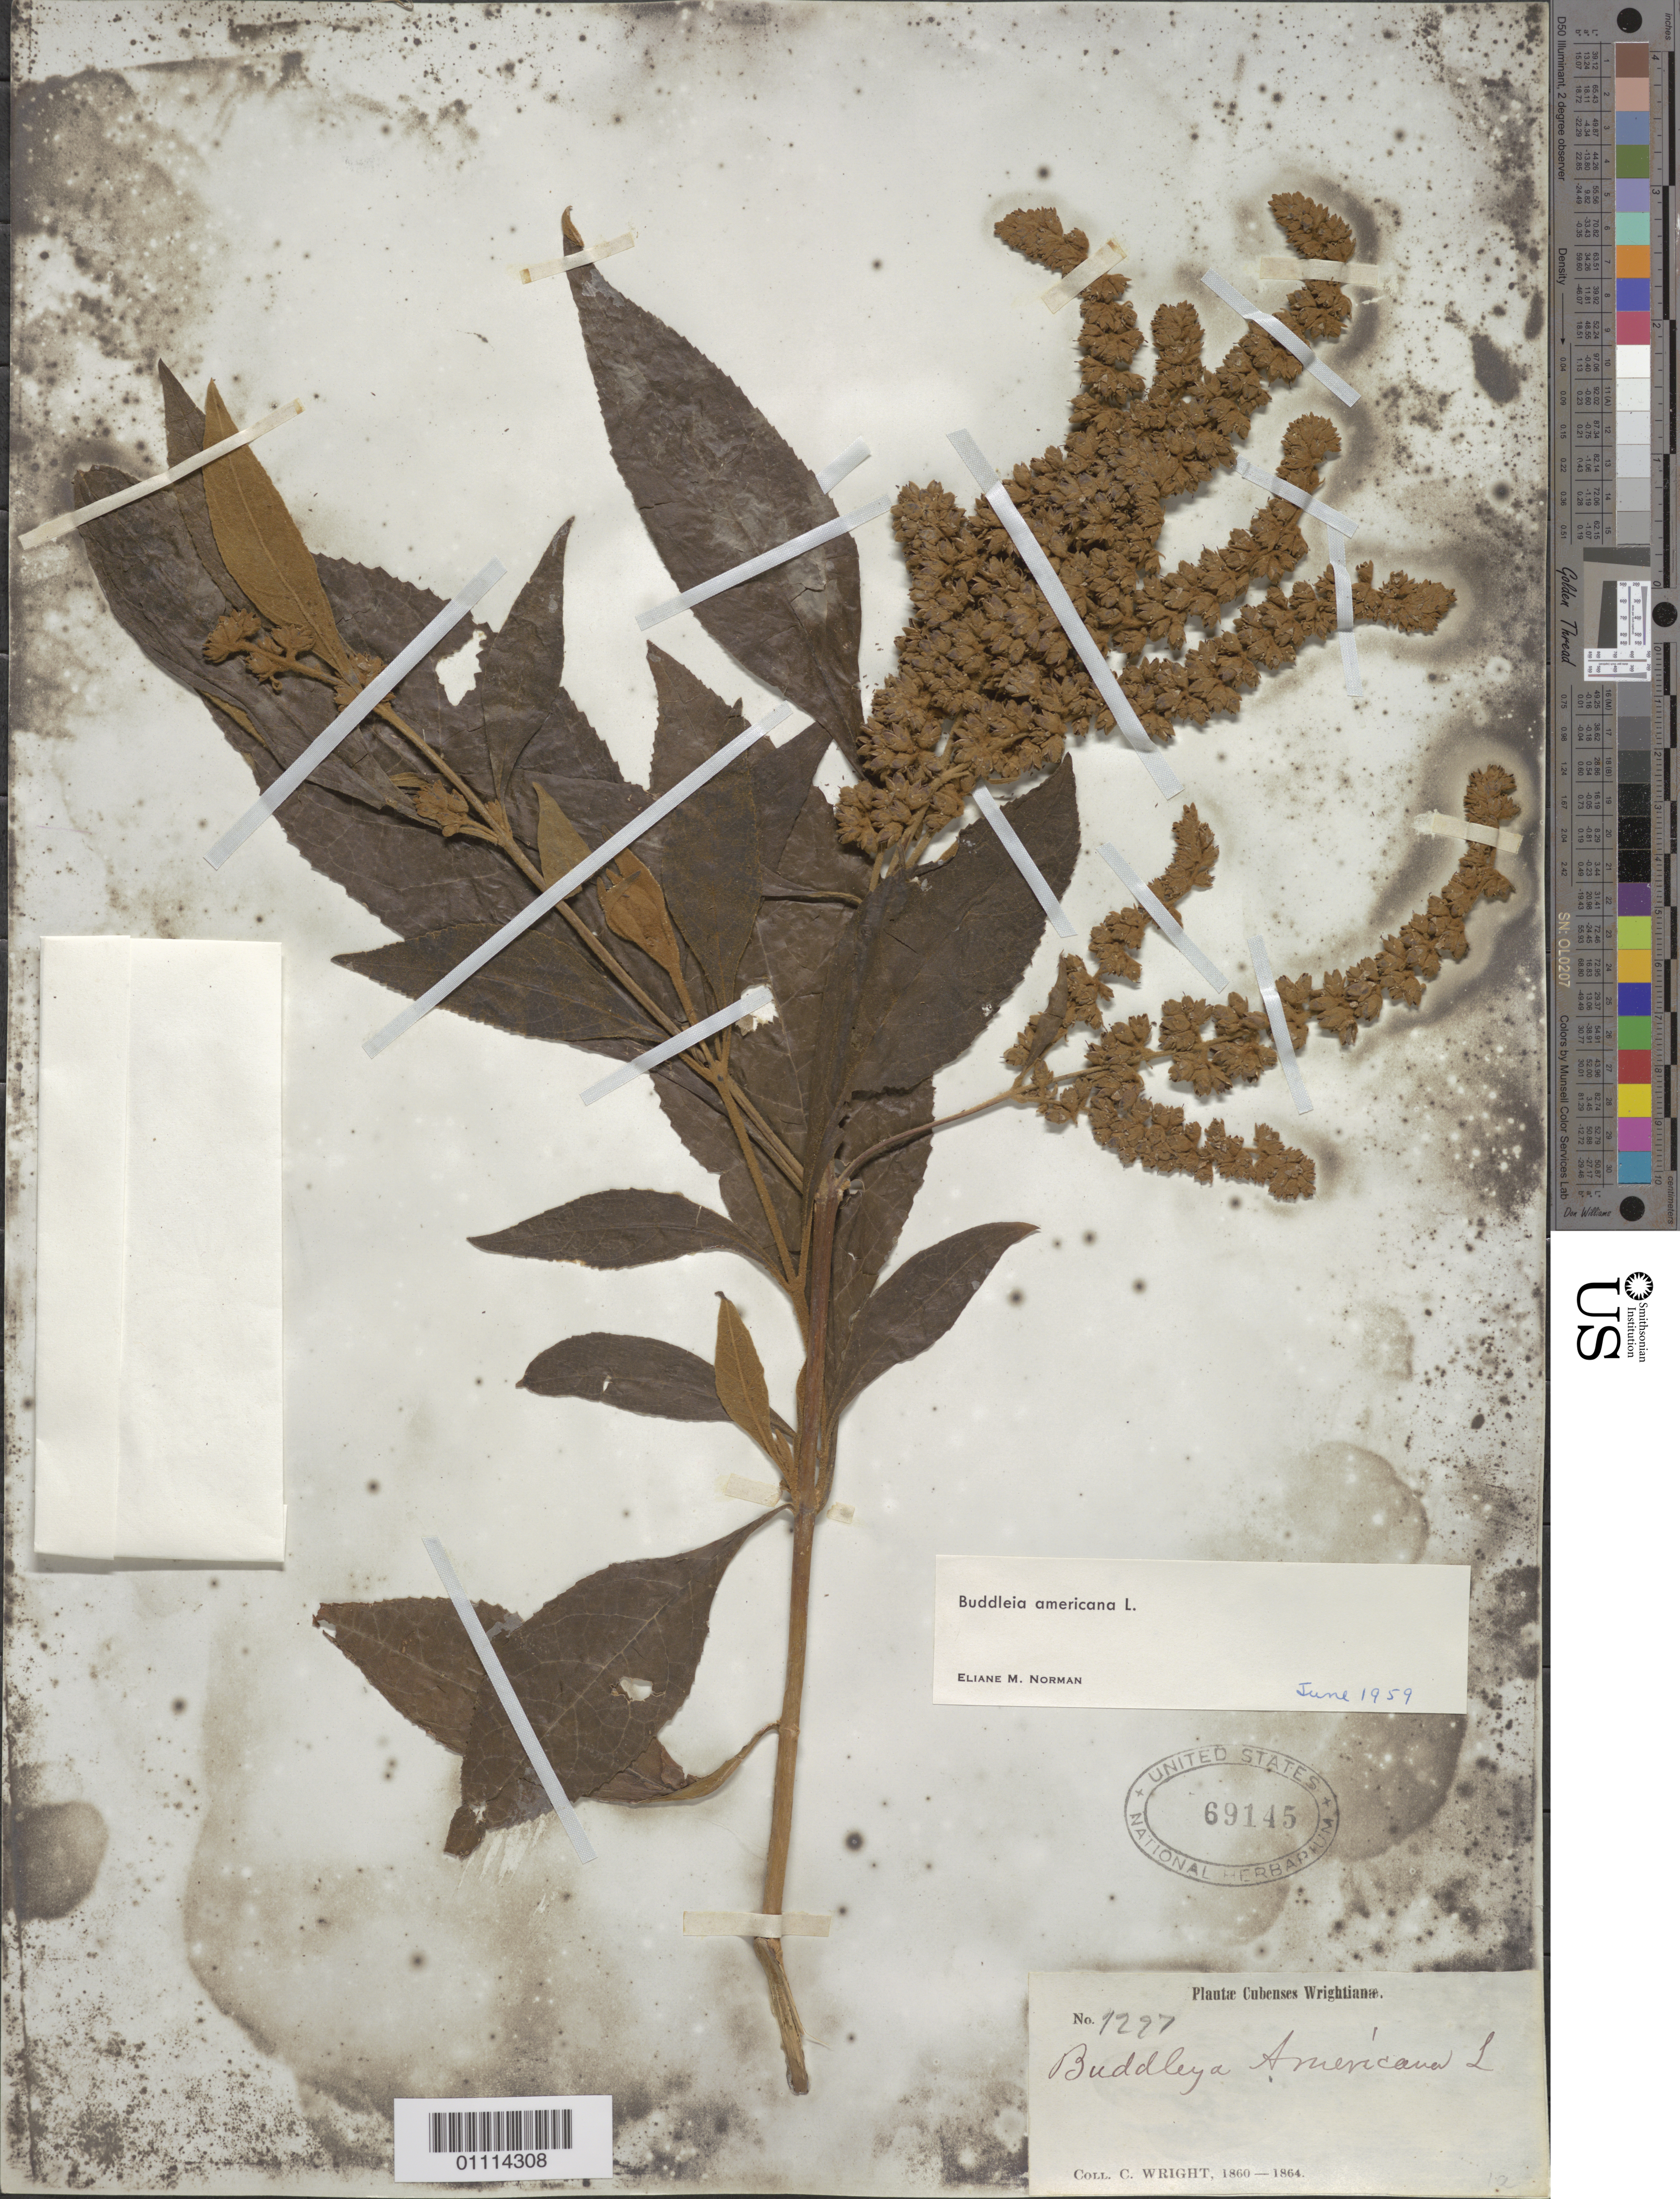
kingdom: Plantae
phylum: Tracheophyta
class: Magnoliopsida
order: Lamiales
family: Scrophulariaceae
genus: Buddleja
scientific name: Buddleja americana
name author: L.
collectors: C. Wright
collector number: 1227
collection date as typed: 1860 to 1864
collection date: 1860/1864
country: Cuba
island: Cuba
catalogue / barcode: US 69145